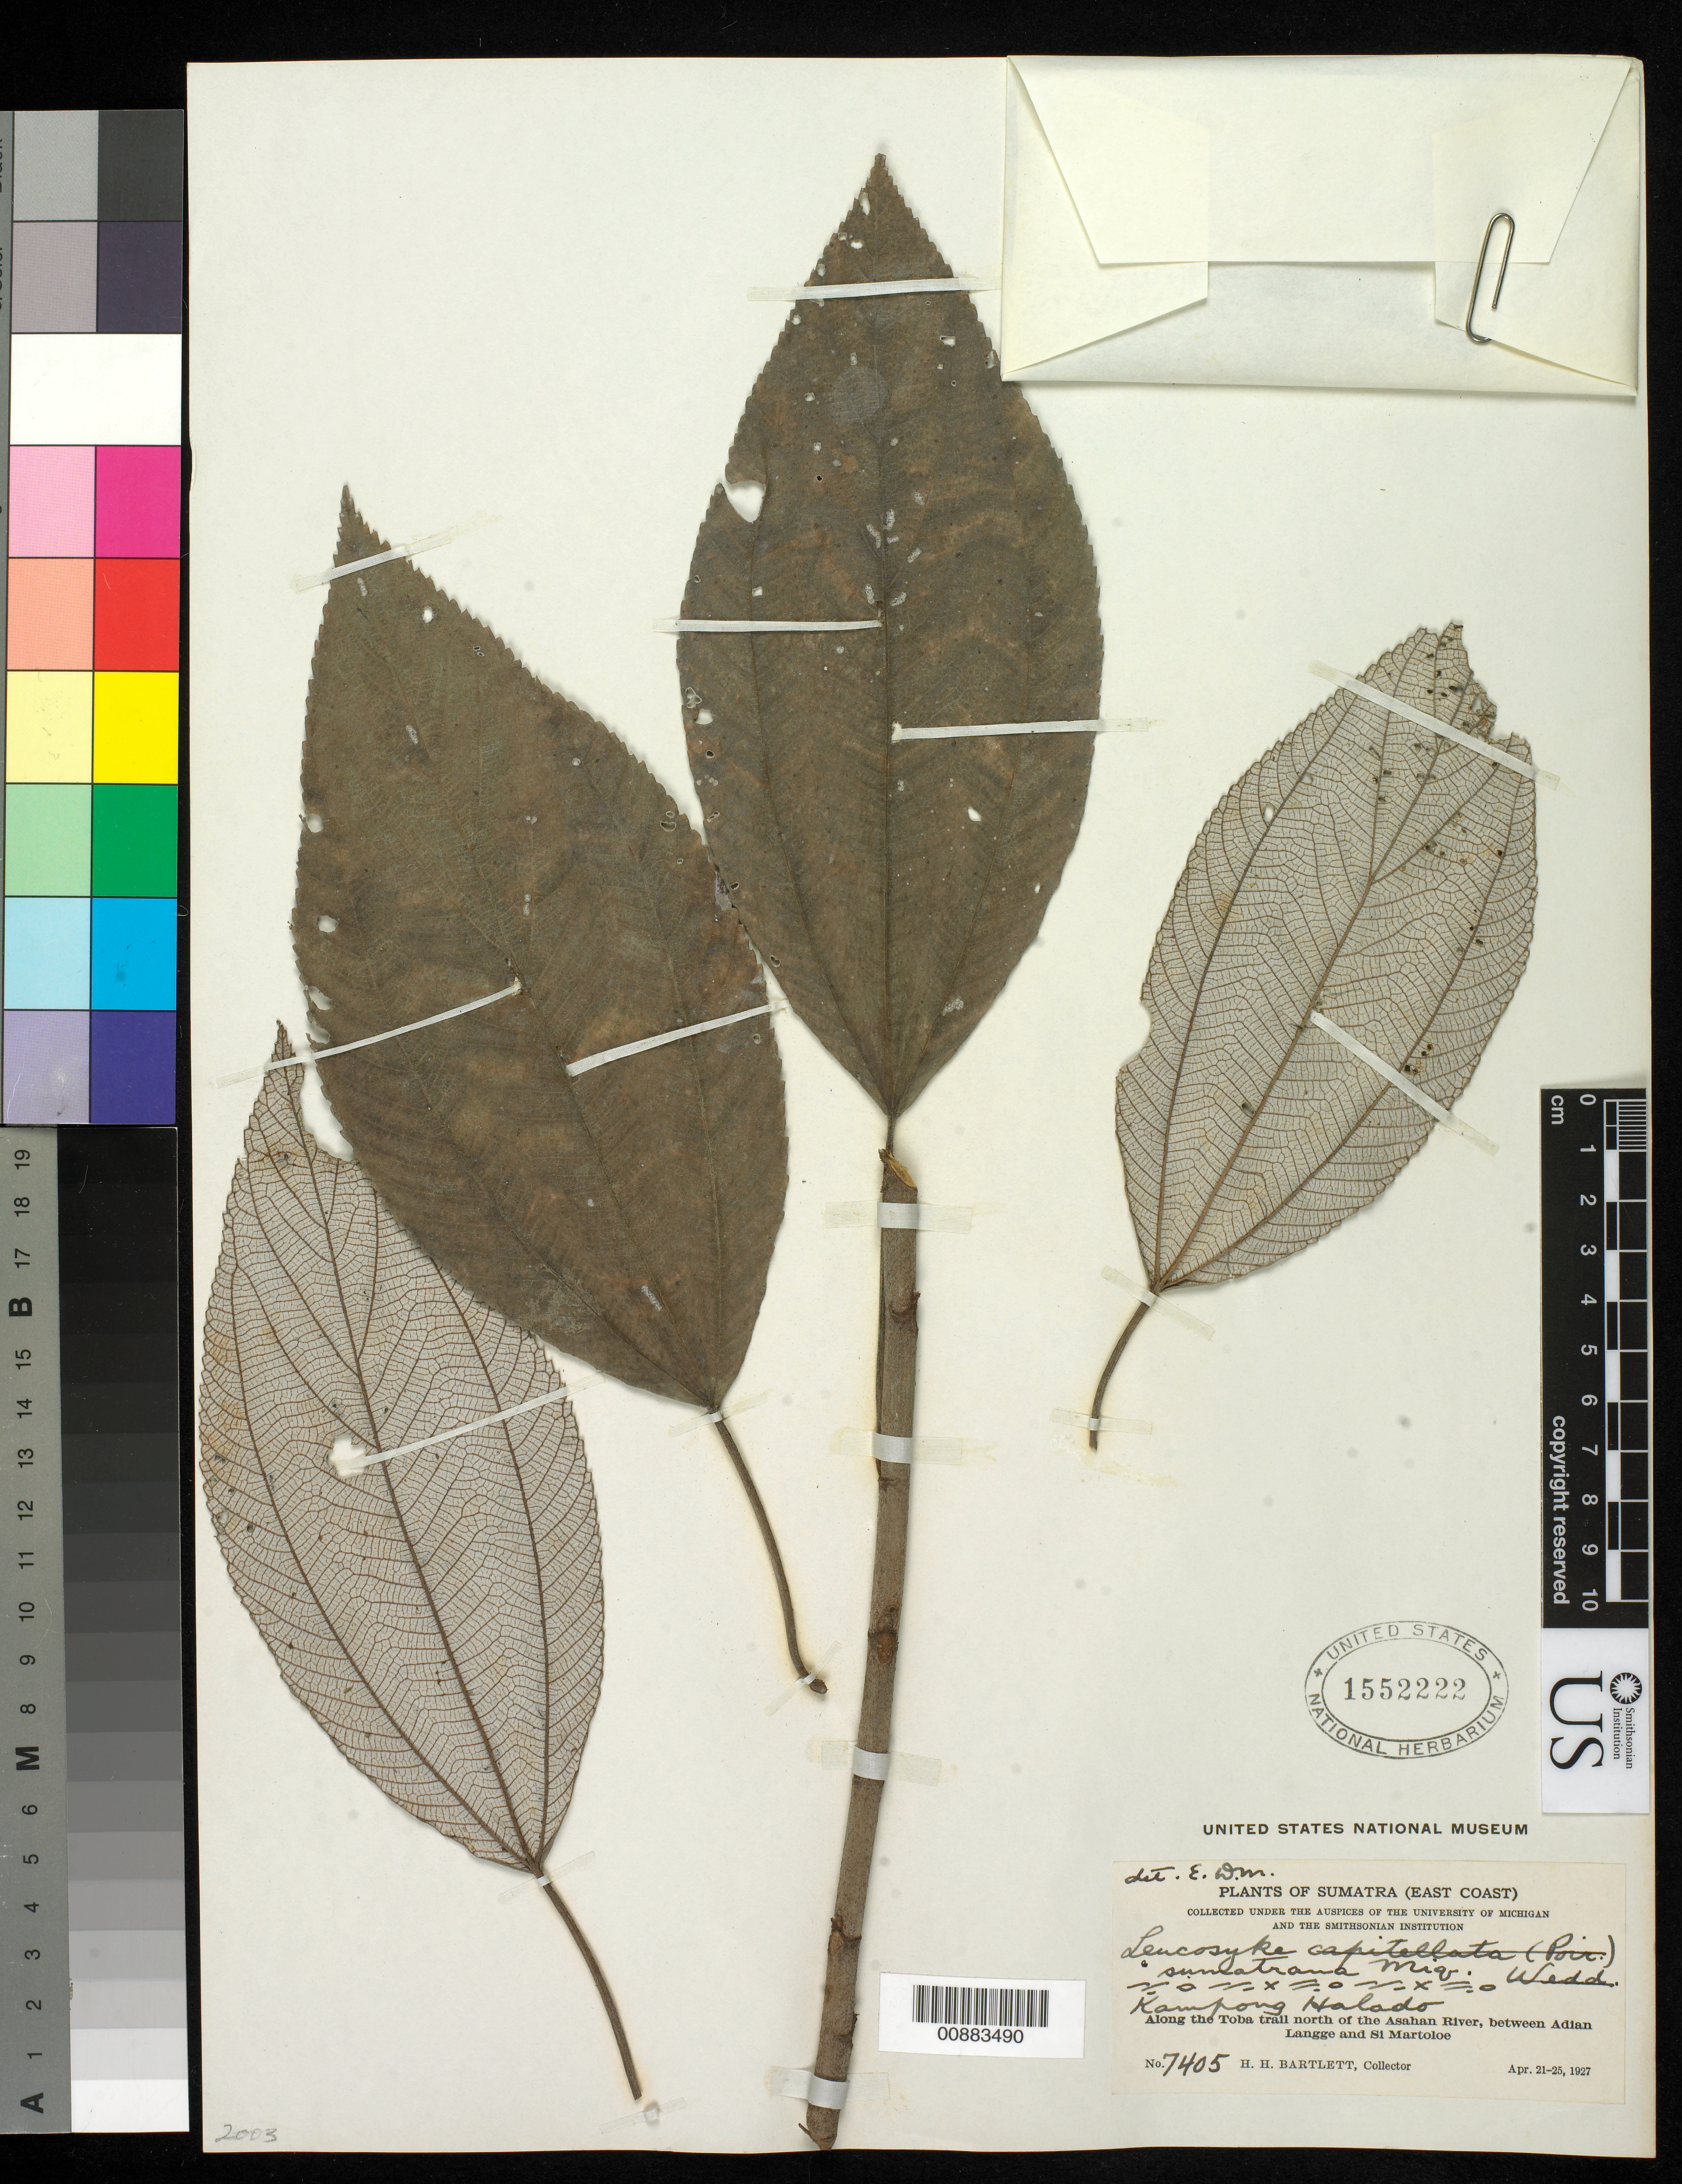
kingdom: Plantae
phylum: Tracheophyta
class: Magnoliopsida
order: Rosales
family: Urticaceae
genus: Leucosyke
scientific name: Leucosyke sumatrana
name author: Miq.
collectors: H. H. Bartlett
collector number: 7405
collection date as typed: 21 Apr 1927 to 25 Apr 1927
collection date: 1927-04-21/1927-04-25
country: Indonesia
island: Sumatra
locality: In Sumatra along the Toba trail north of the Asahan river, between Adian Langge and Si Martoloe.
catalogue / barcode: US 1552222